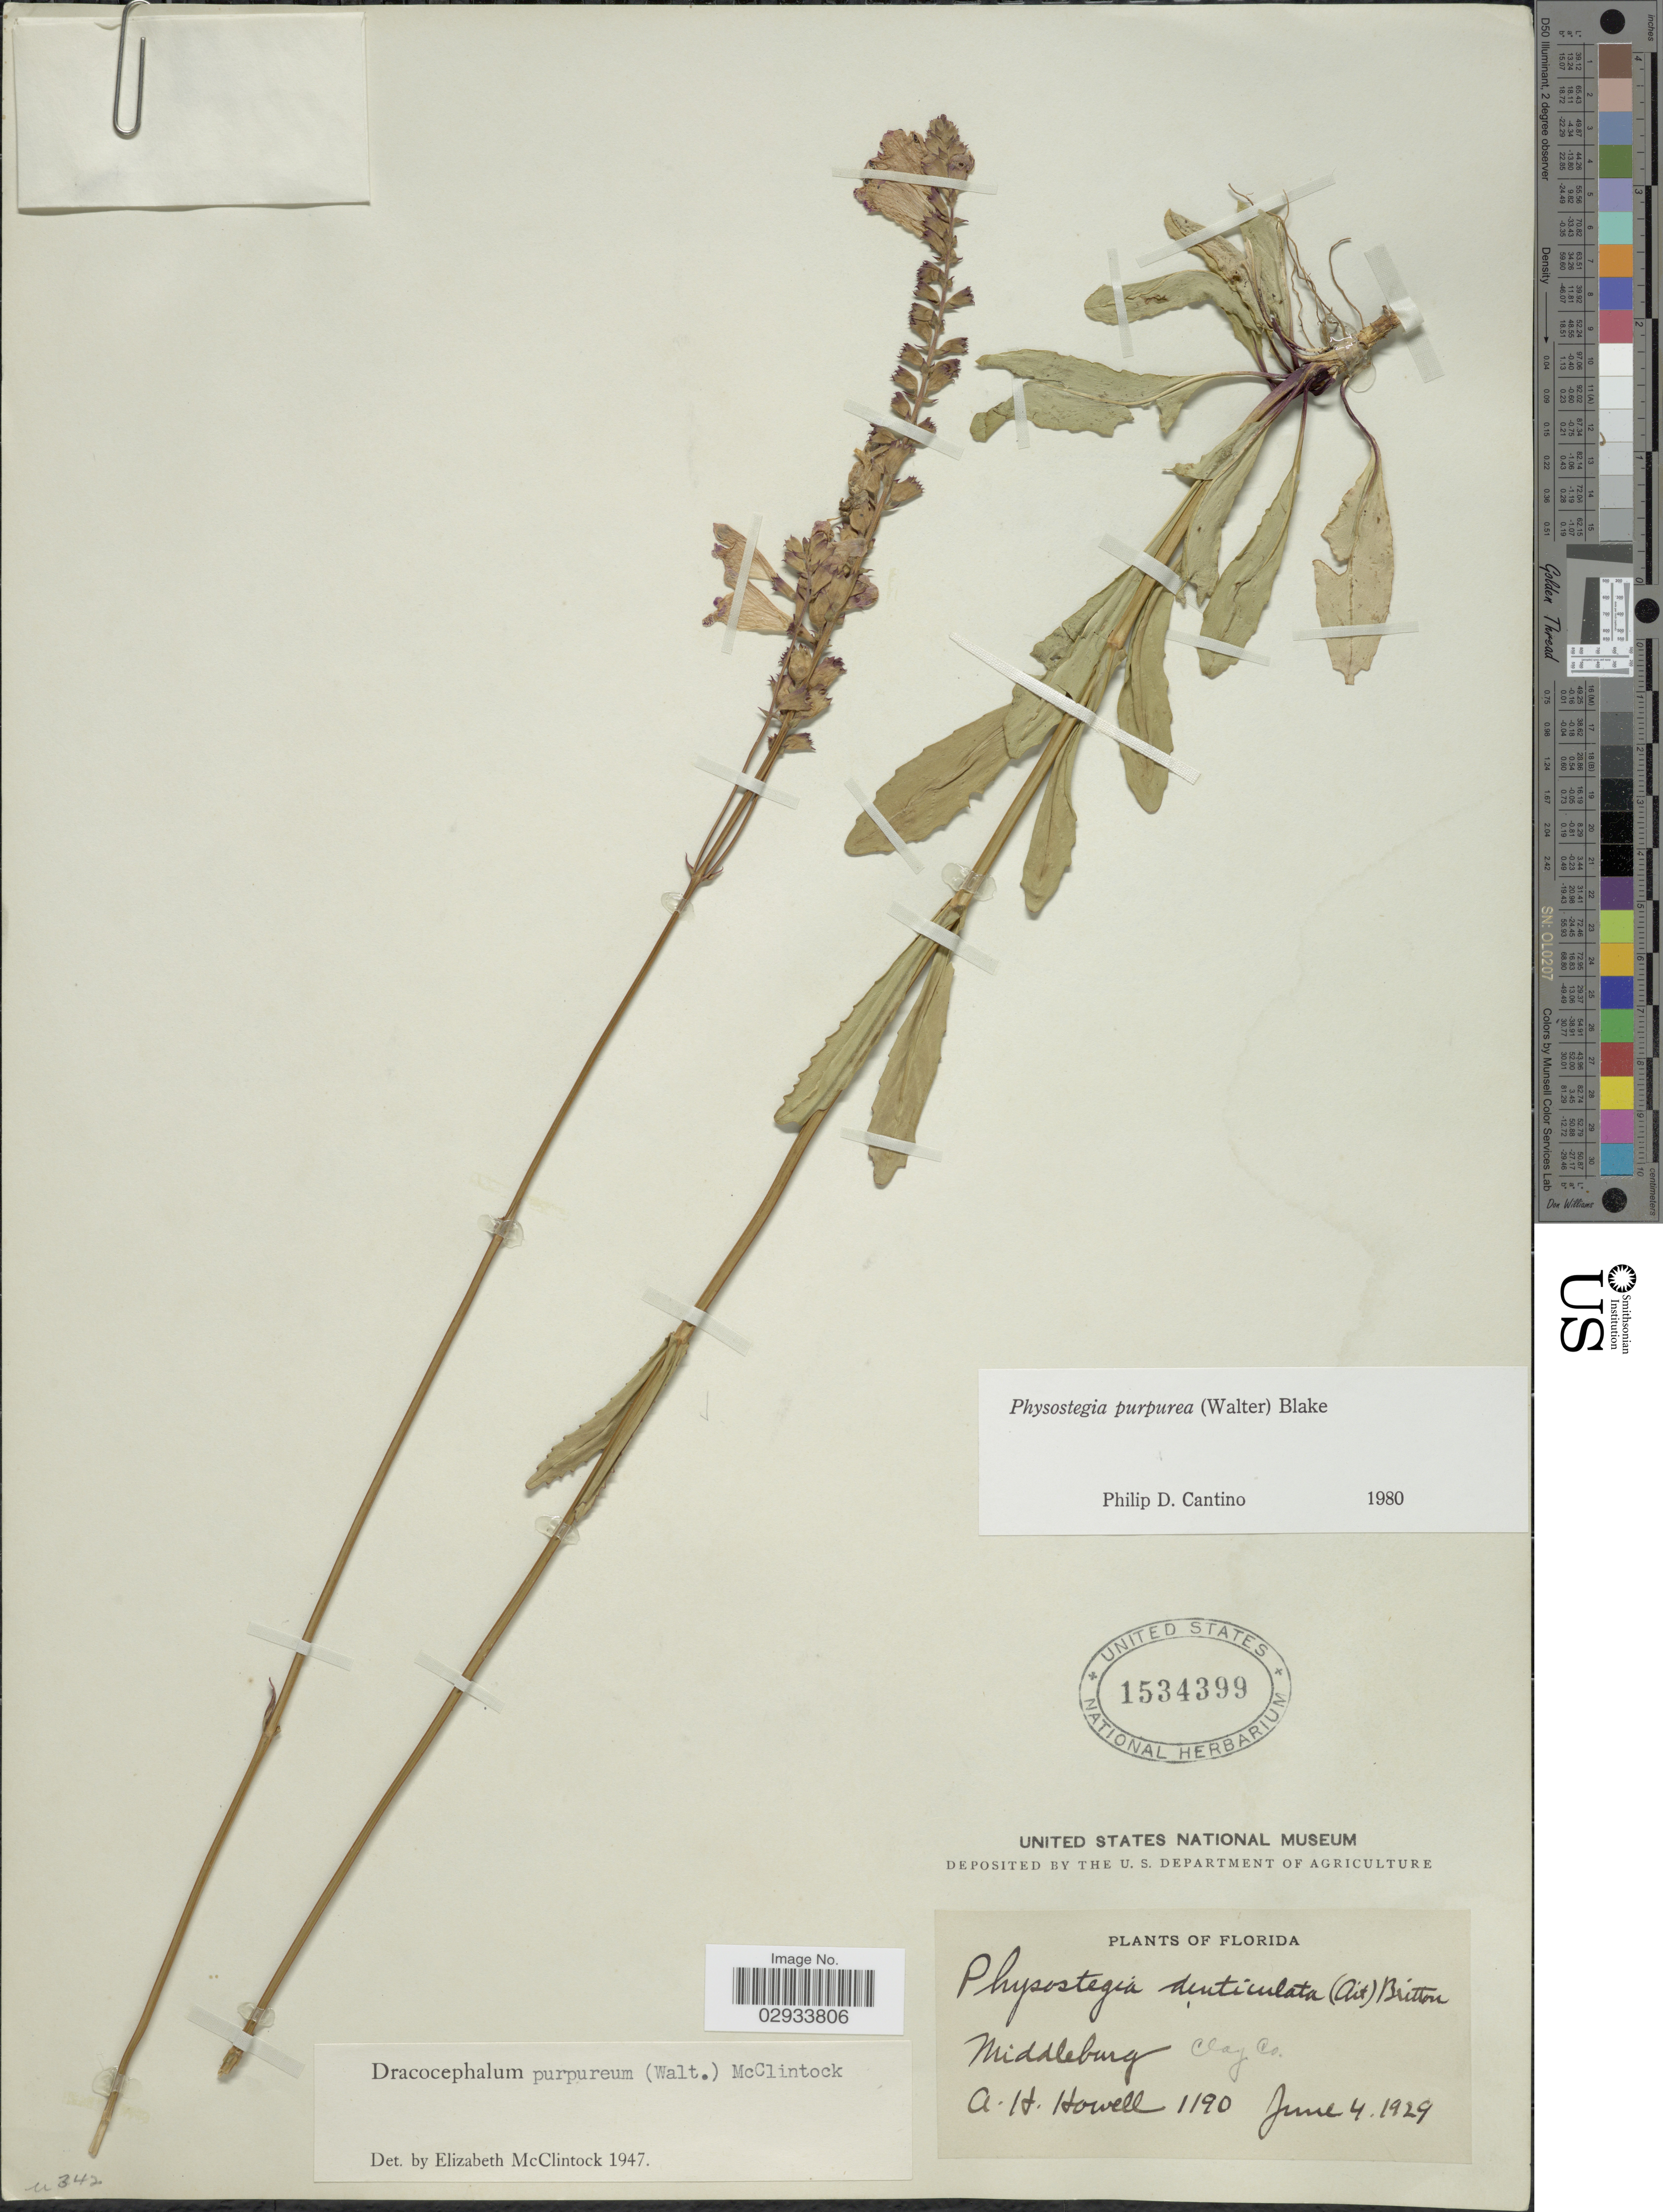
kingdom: Plantae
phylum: Tracheophyta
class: Magnoliopsida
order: Lamiales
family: Lamiaceae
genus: Physostegia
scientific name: Physostegia purpurea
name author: (Walter) Blake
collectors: A. Howell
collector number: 1190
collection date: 1929-06-04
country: United States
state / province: Florida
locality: Middleburg, Clay Co.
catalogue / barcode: US 1534399